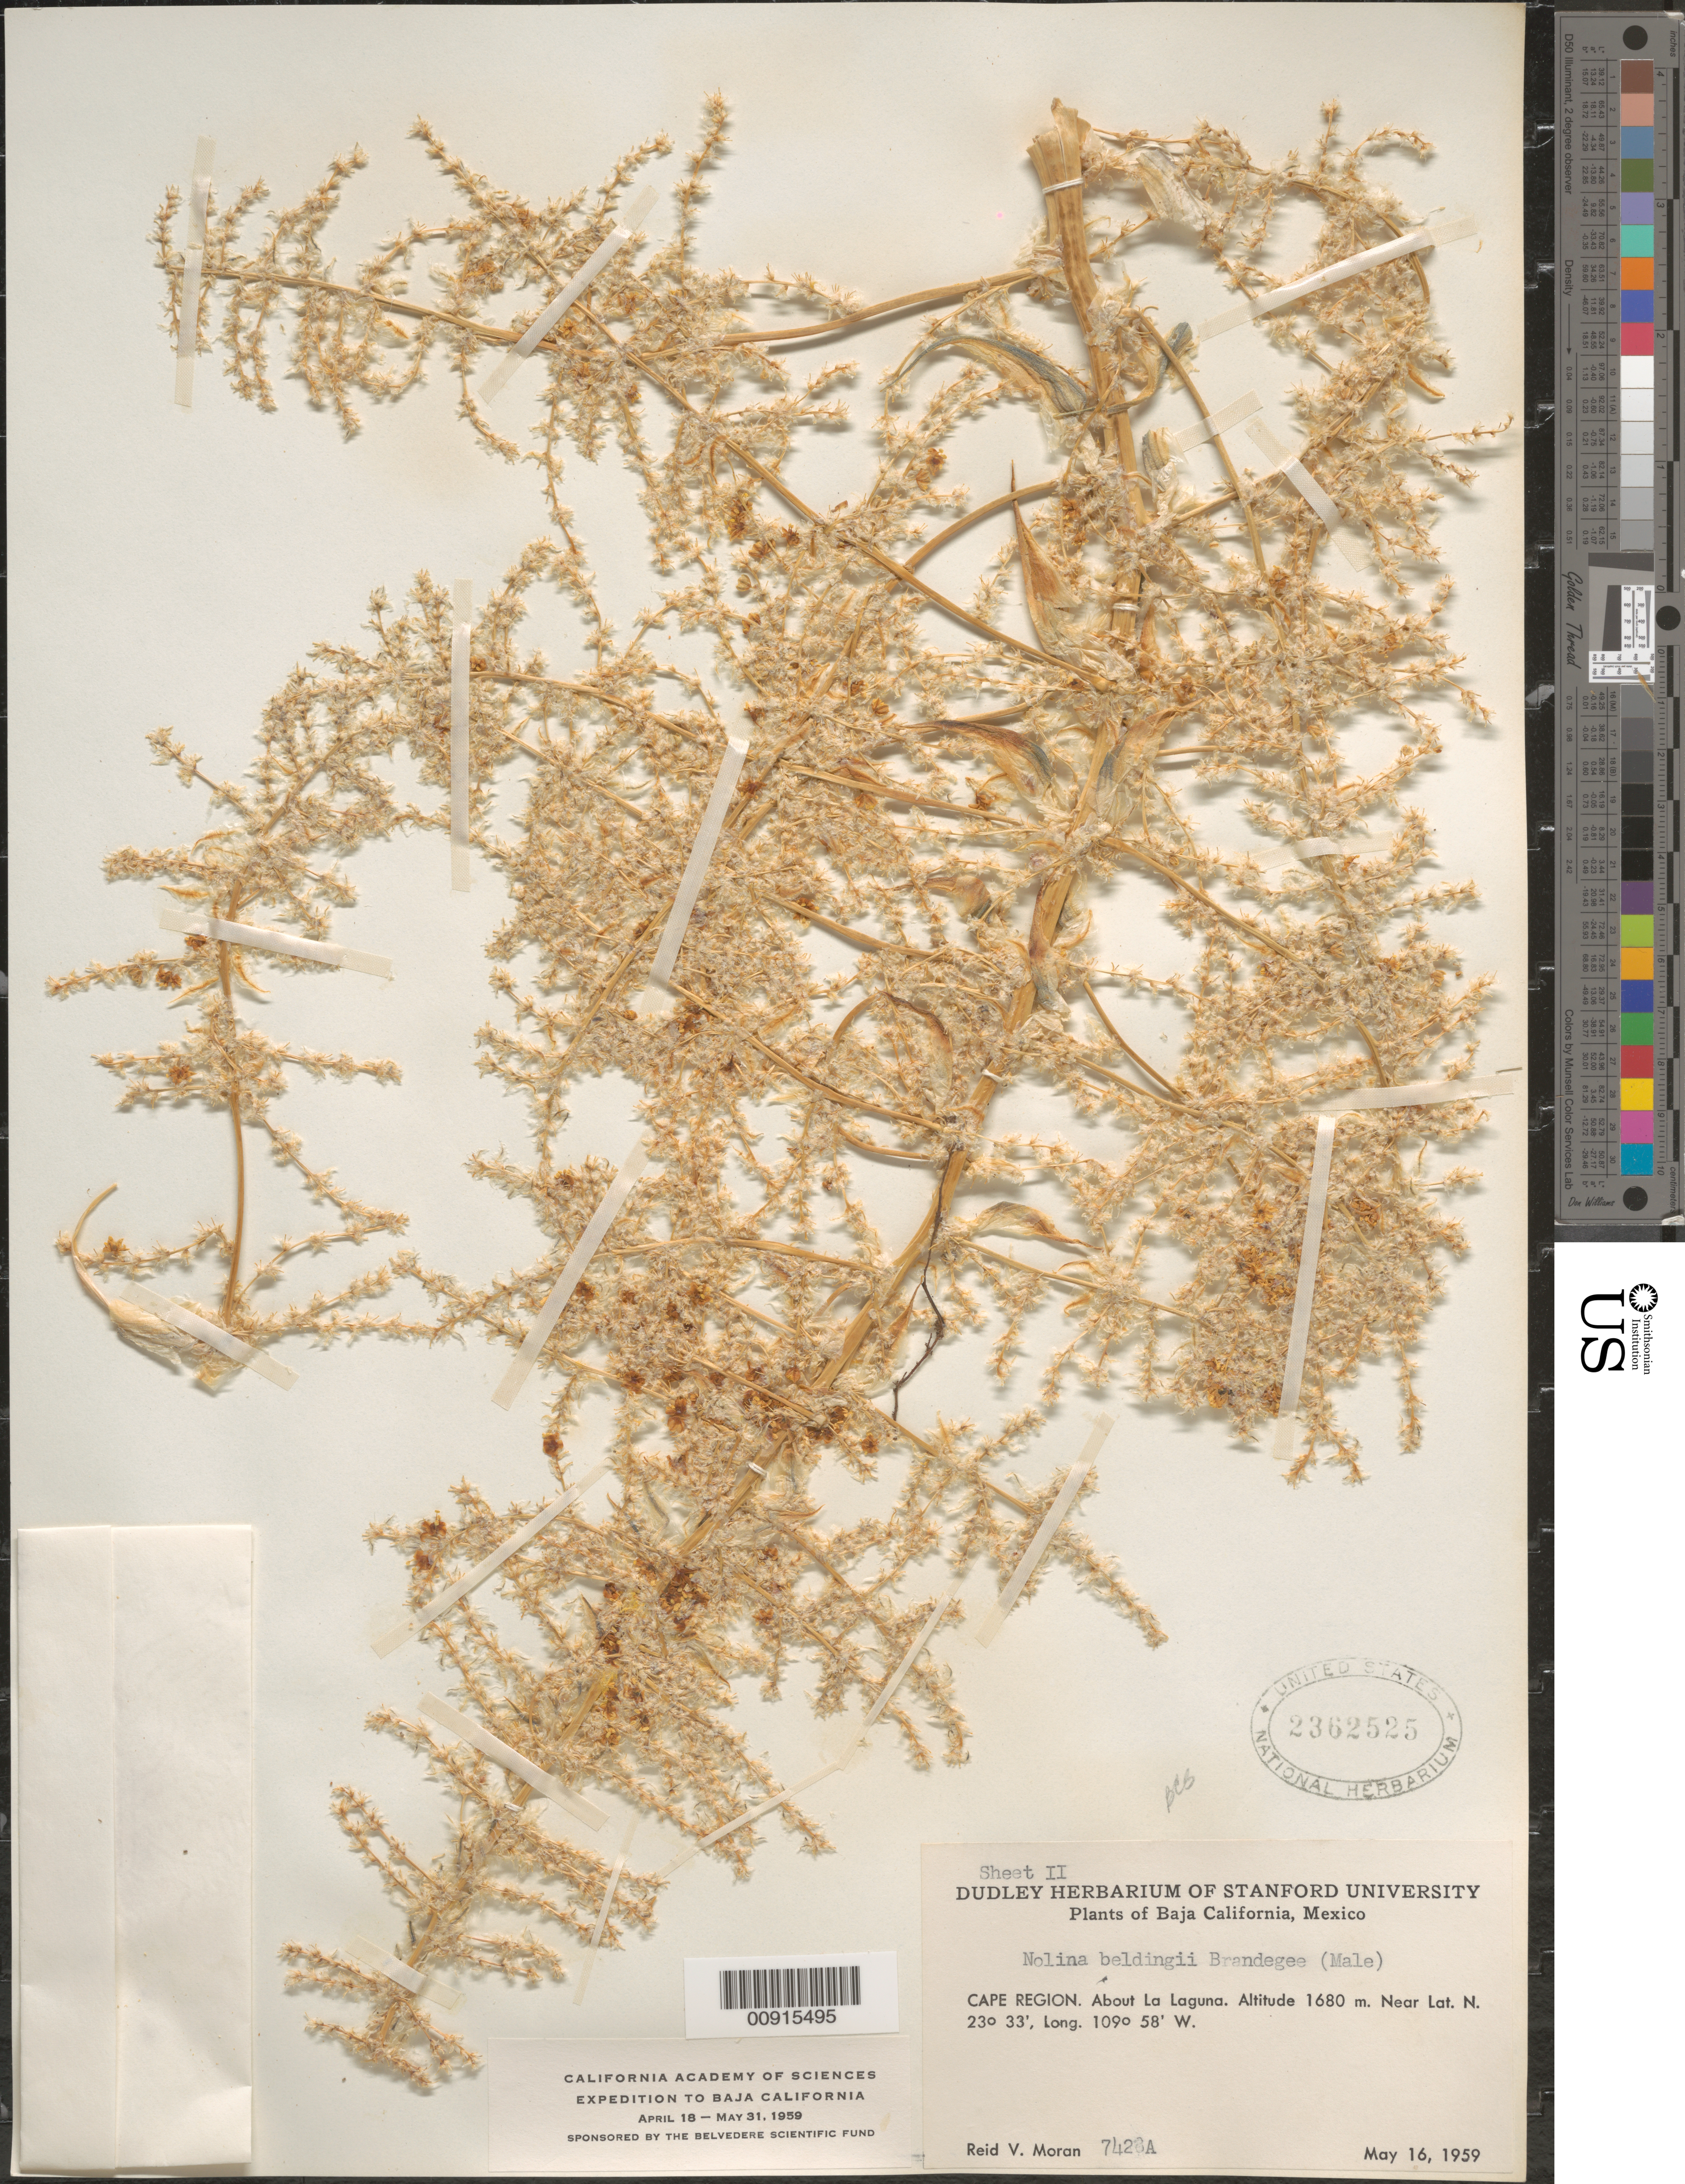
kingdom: Plantae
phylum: Tracheophyta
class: Liliopsida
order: Asparagales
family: Asparagaceae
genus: Nolina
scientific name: Nolina beldingii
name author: Brandegee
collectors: R. V. Moran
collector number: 7428 A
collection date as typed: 16 May 1959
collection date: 1959-05-16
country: Mexico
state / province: Baja California Sur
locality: Cape Region: About La Laguna. Baja California.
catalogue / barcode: US 2362525